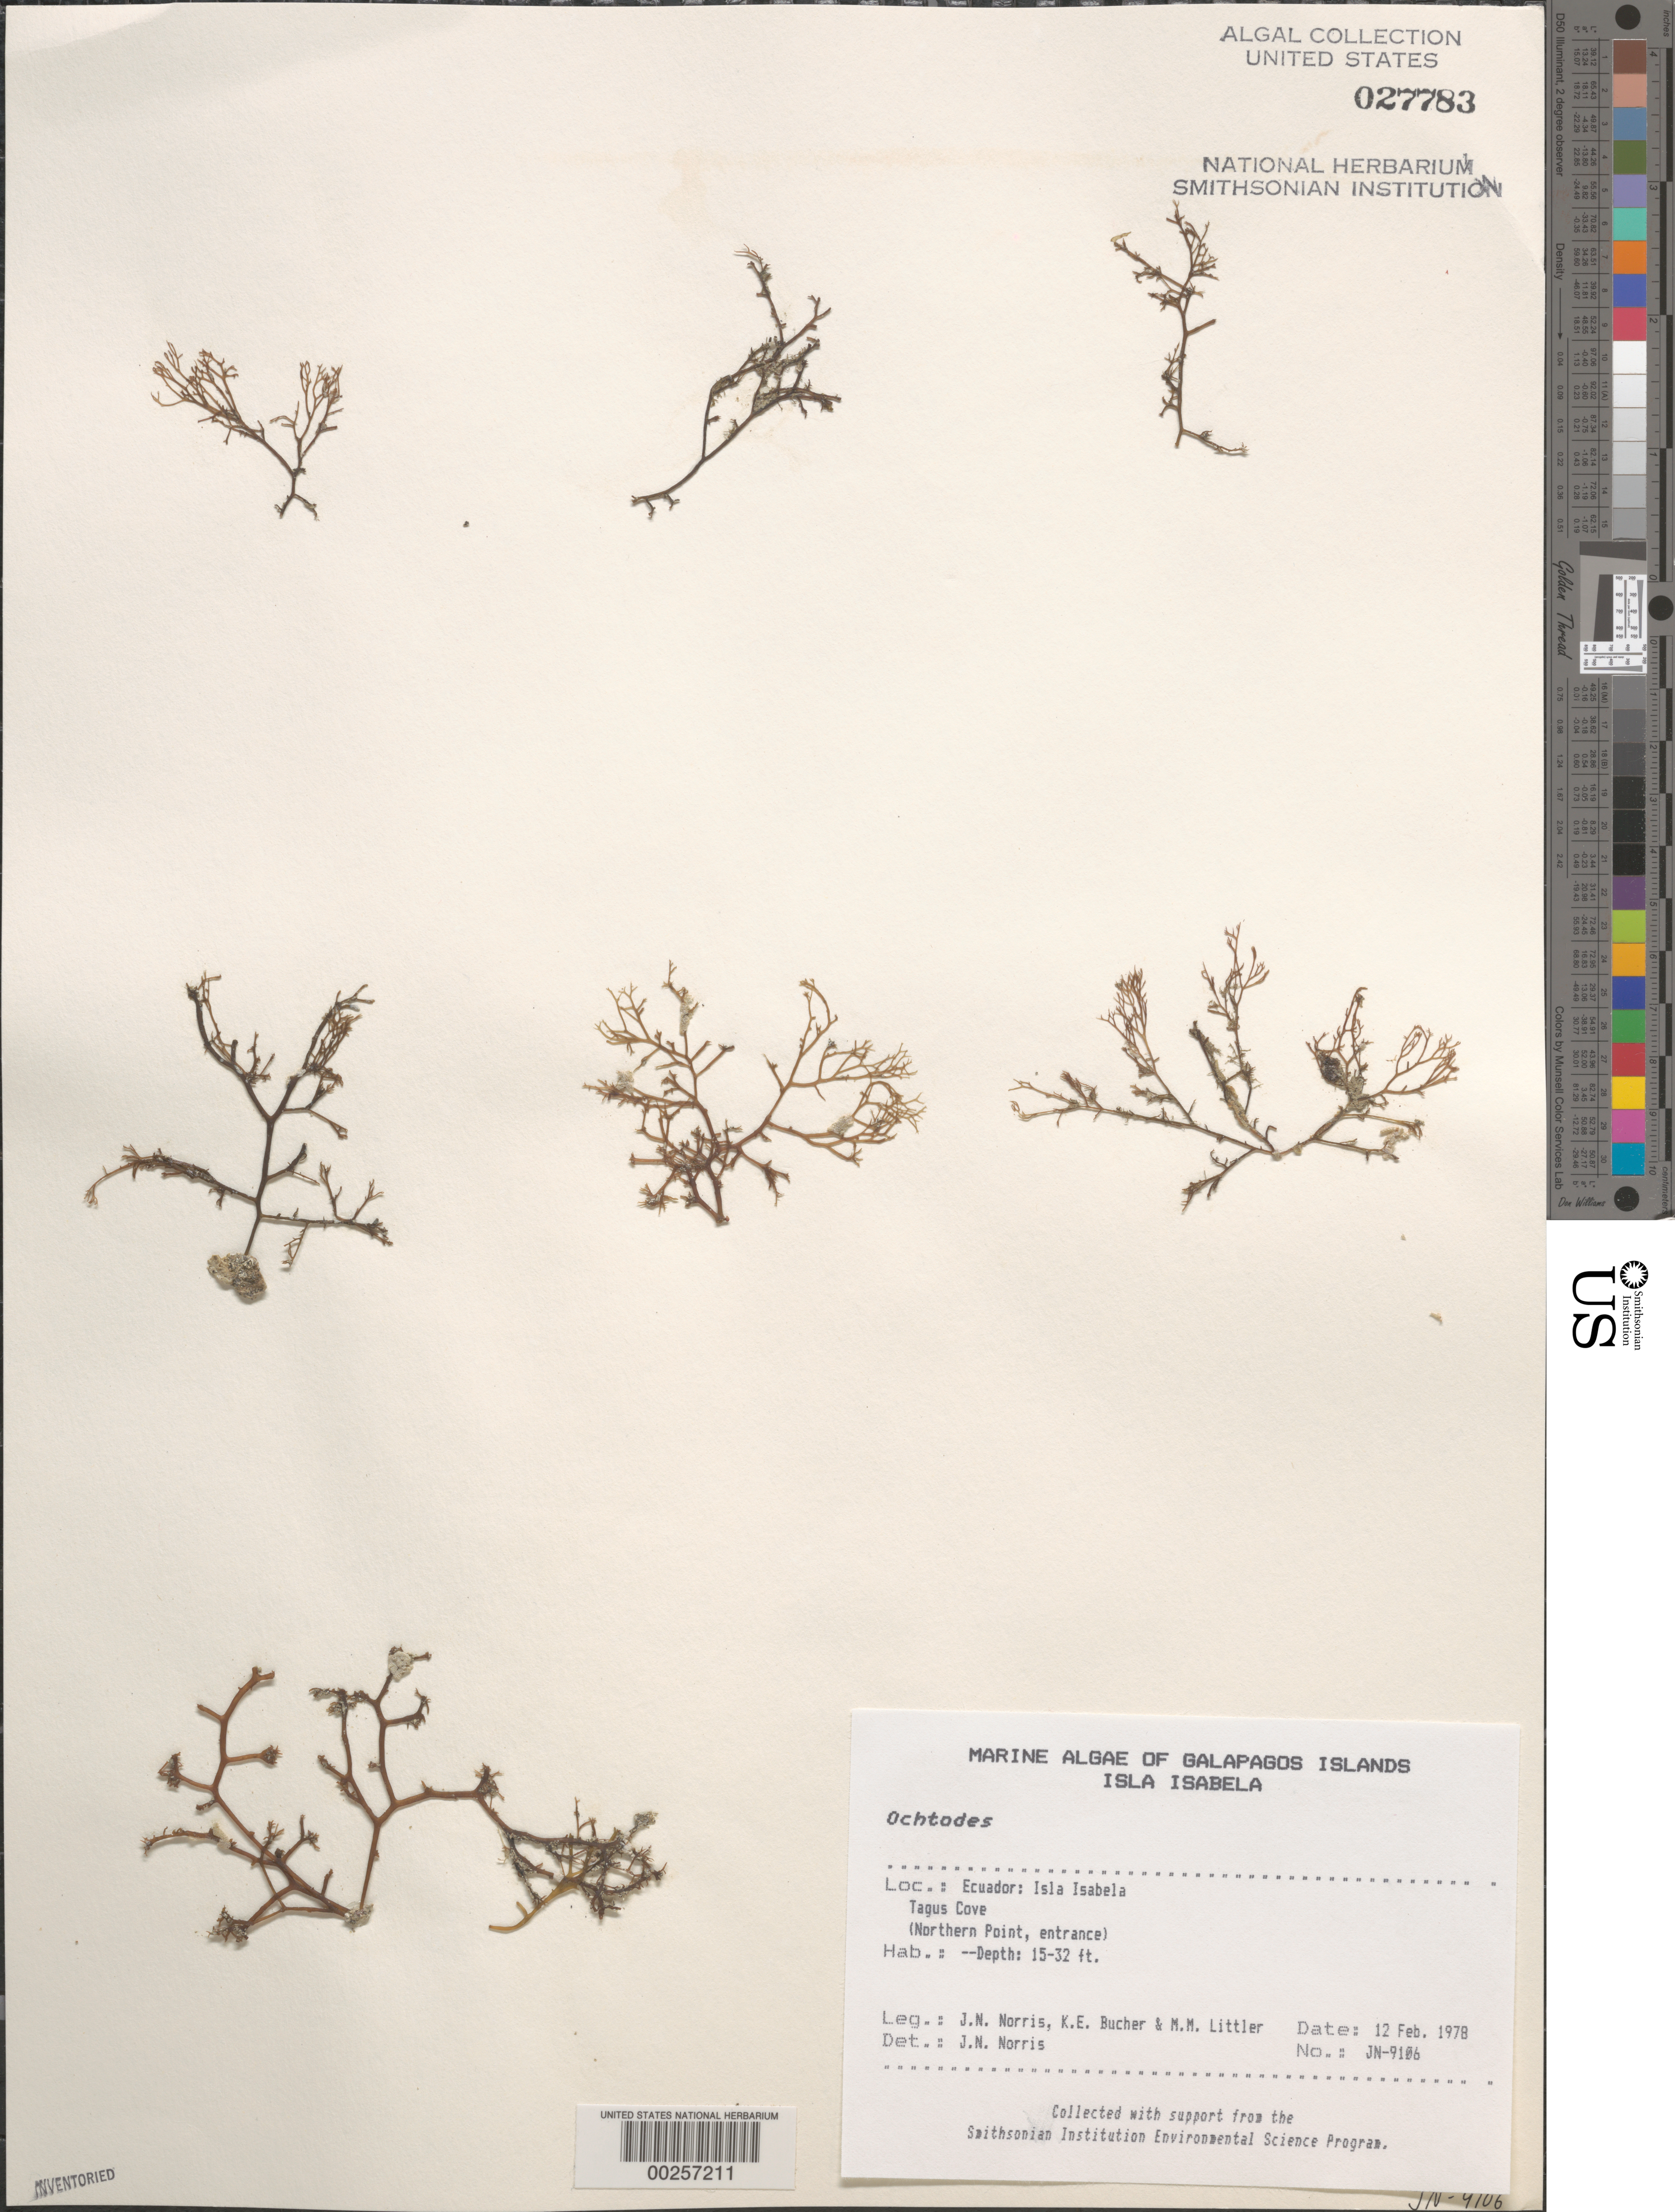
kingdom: Plantae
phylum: Rhodophyta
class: Florideophyceae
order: Gigartinales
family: Rhizophyllidaceae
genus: Ochtodes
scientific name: Ochtodes sp.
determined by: Norris, James N.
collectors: J. N. Norris, K. E. Bucher & M. M. Littler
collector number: JN-9106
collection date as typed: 12 Feb 1978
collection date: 1978-02-12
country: Ecuador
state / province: Colón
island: Isabela [Albemarle]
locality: Tagus Cove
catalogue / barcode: US 27783